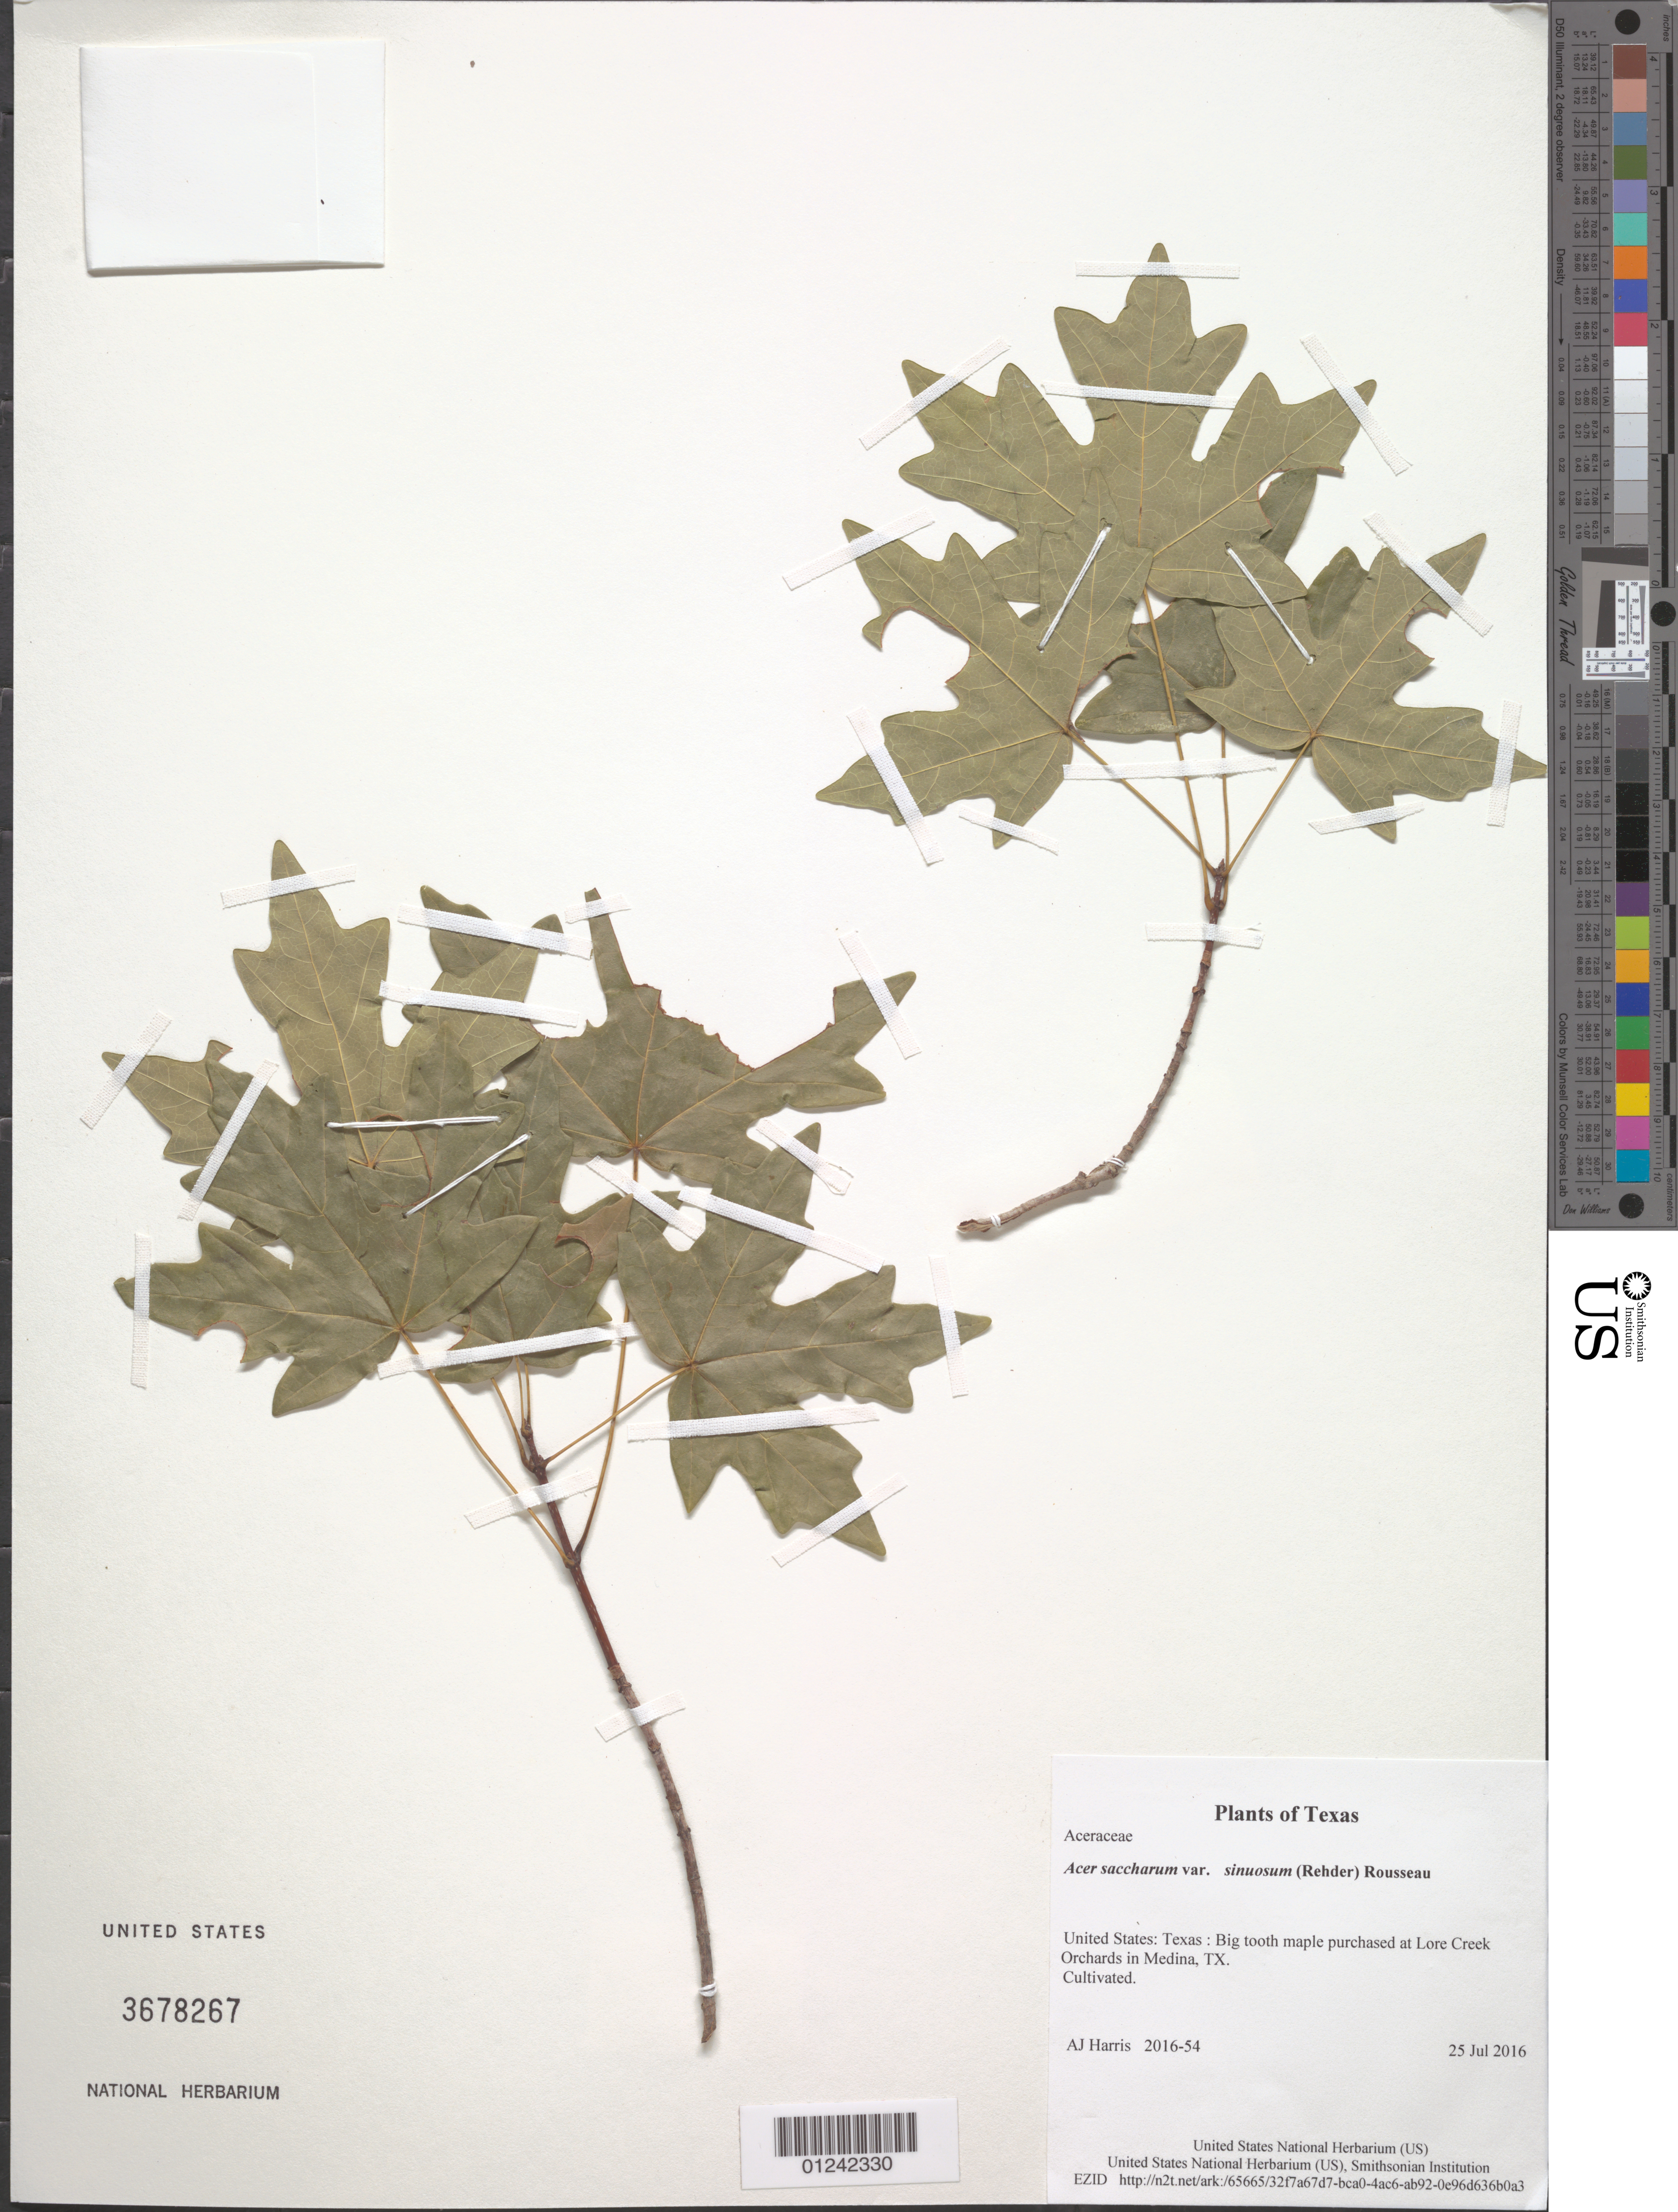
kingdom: Plantae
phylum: Tracheophyta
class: Magnoliopsida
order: Sapindales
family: Sapindaceae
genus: Acer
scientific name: Acer saccharum var. sinuosum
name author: (Rehder) Rousseau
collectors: A. J. Harris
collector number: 2016-54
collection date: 2016-07-25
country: United States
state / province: Texas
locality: Big tooth maple purchased at Lore Creek Orchards in Medina, TX.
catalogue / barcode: US 3678267